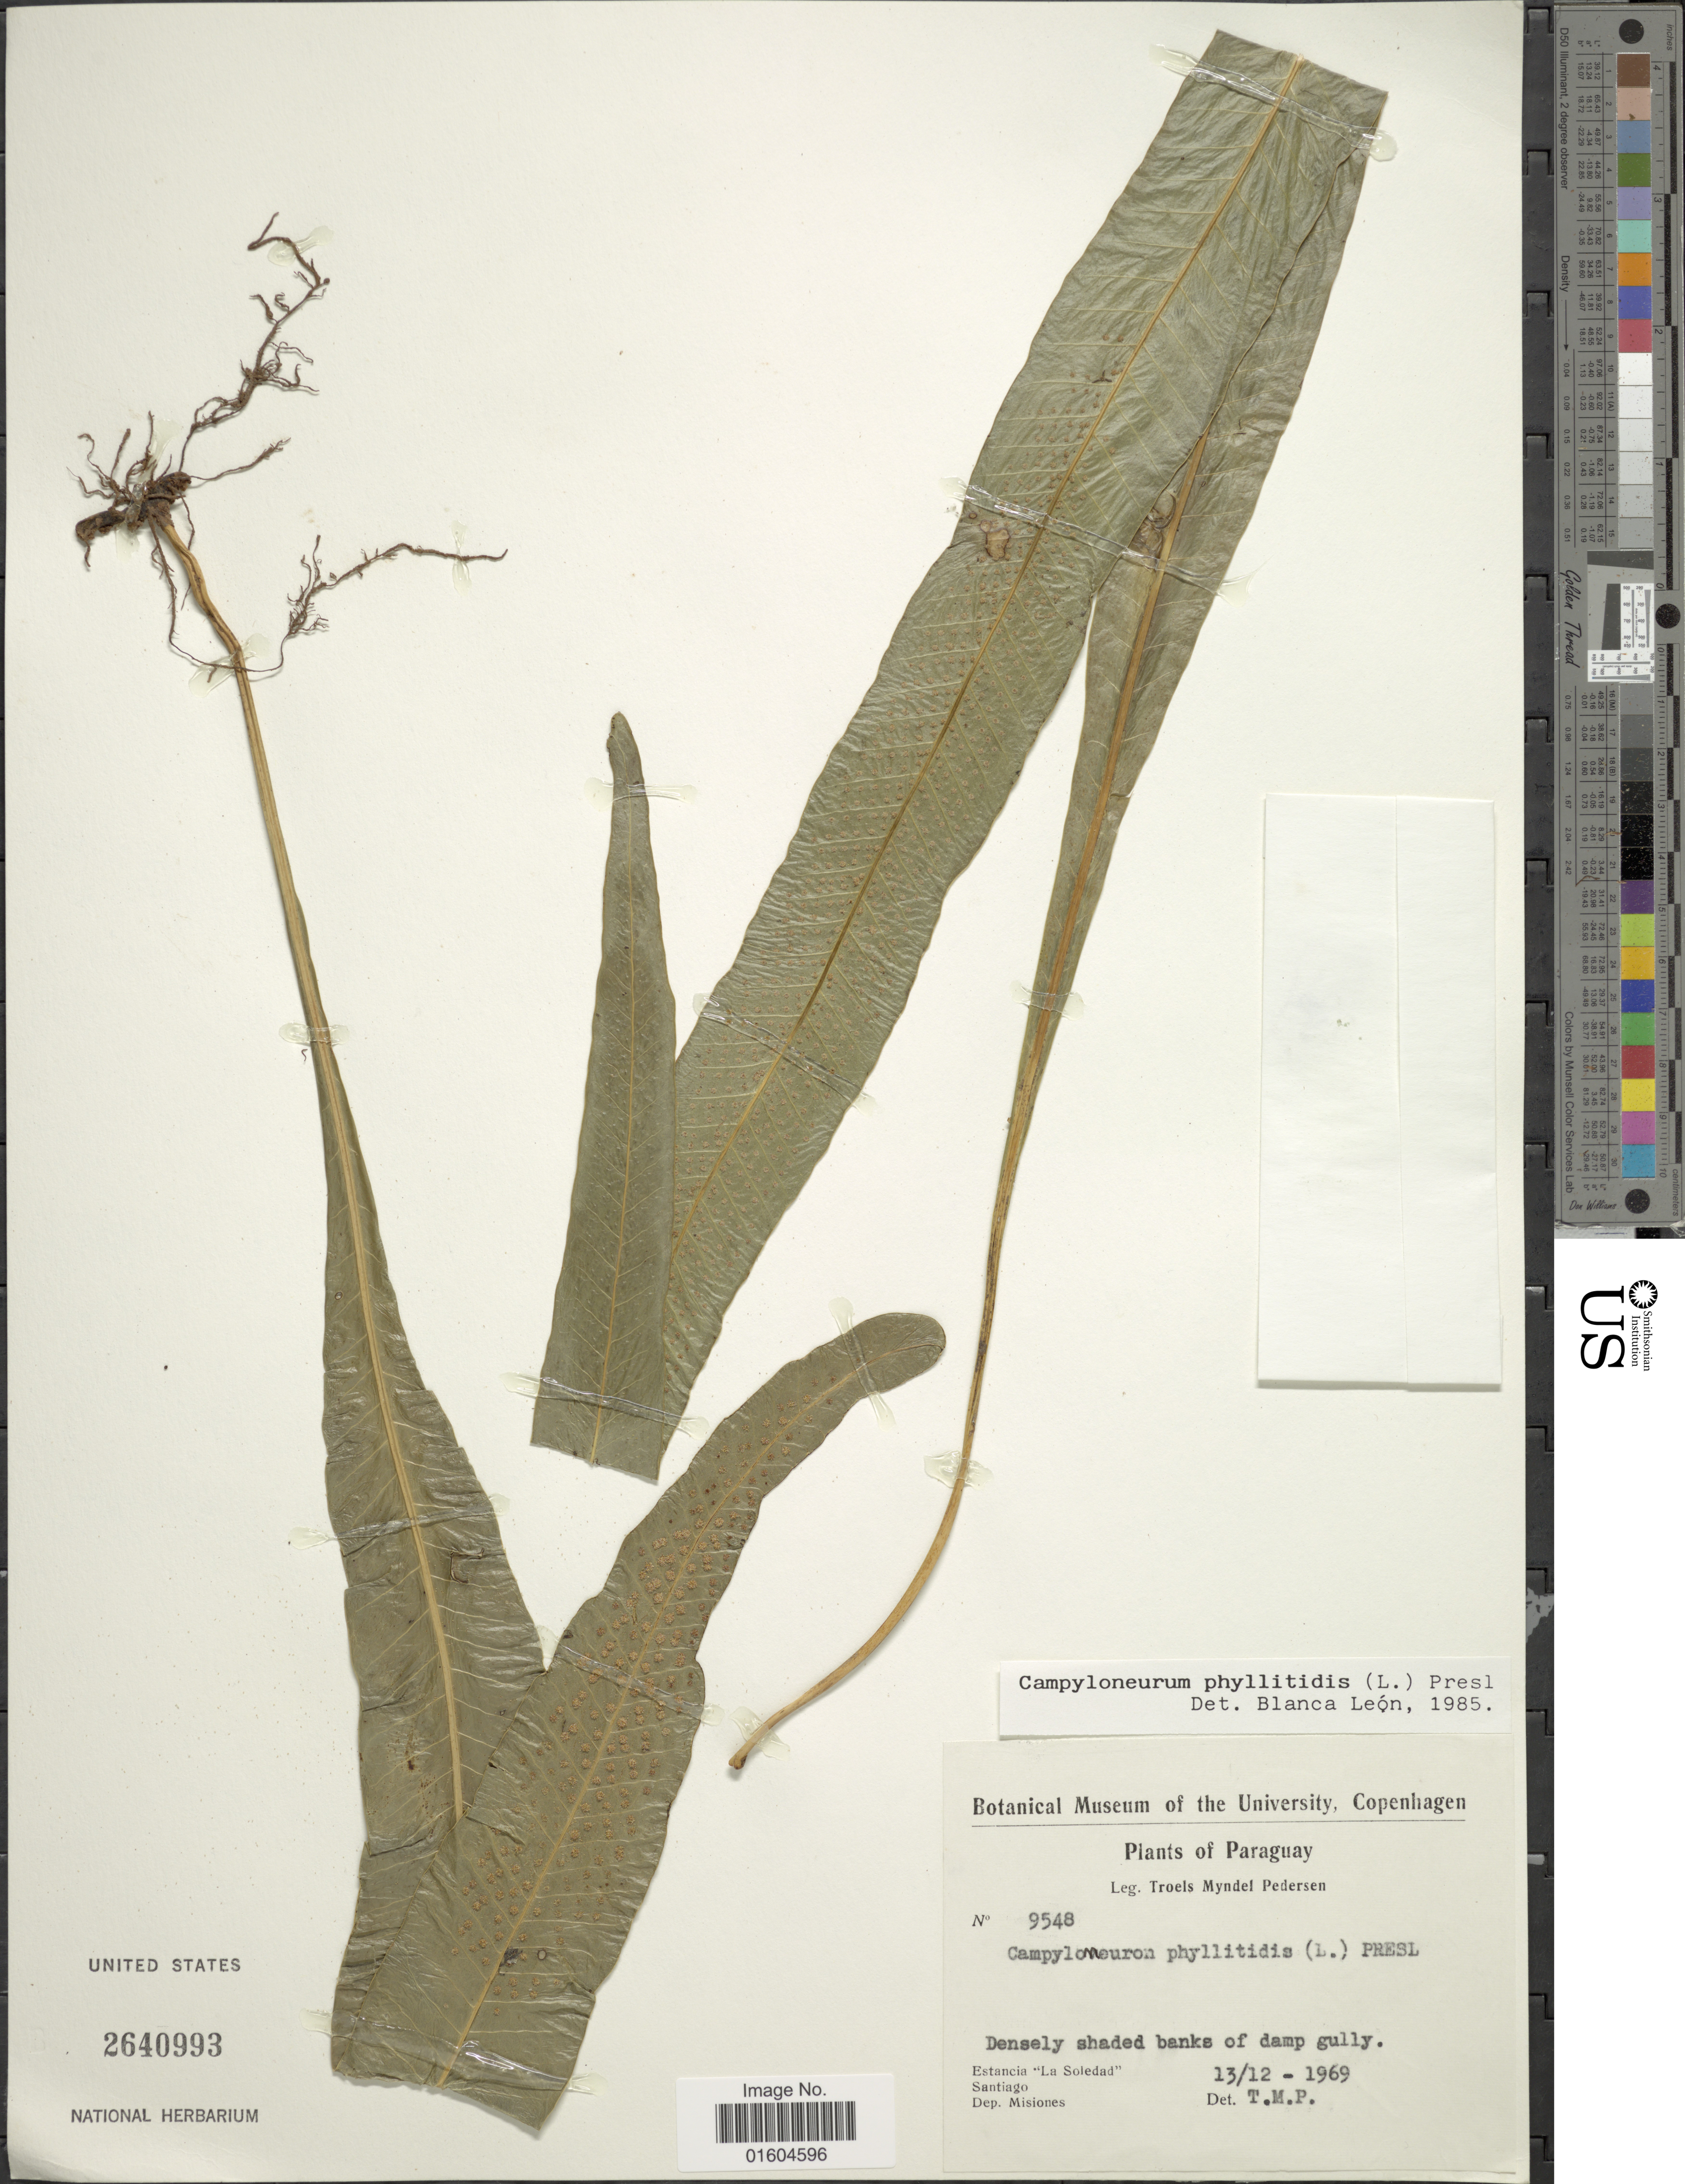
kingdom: Plantae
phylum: Tracheophyta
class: Polypodiopsida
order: Polypodiales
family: Polypodiaceae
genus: Campyloneurum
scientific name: Campyloneurum major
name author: (Hieron. ex Hicken) Lellinger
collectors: T. Pederson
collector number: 9548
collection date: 1969-12-13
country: Paraguay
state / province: Misiones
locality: Paraguay. Estancia La Soledad, Santiago. Dep. Misiones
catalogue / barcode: US 2640993